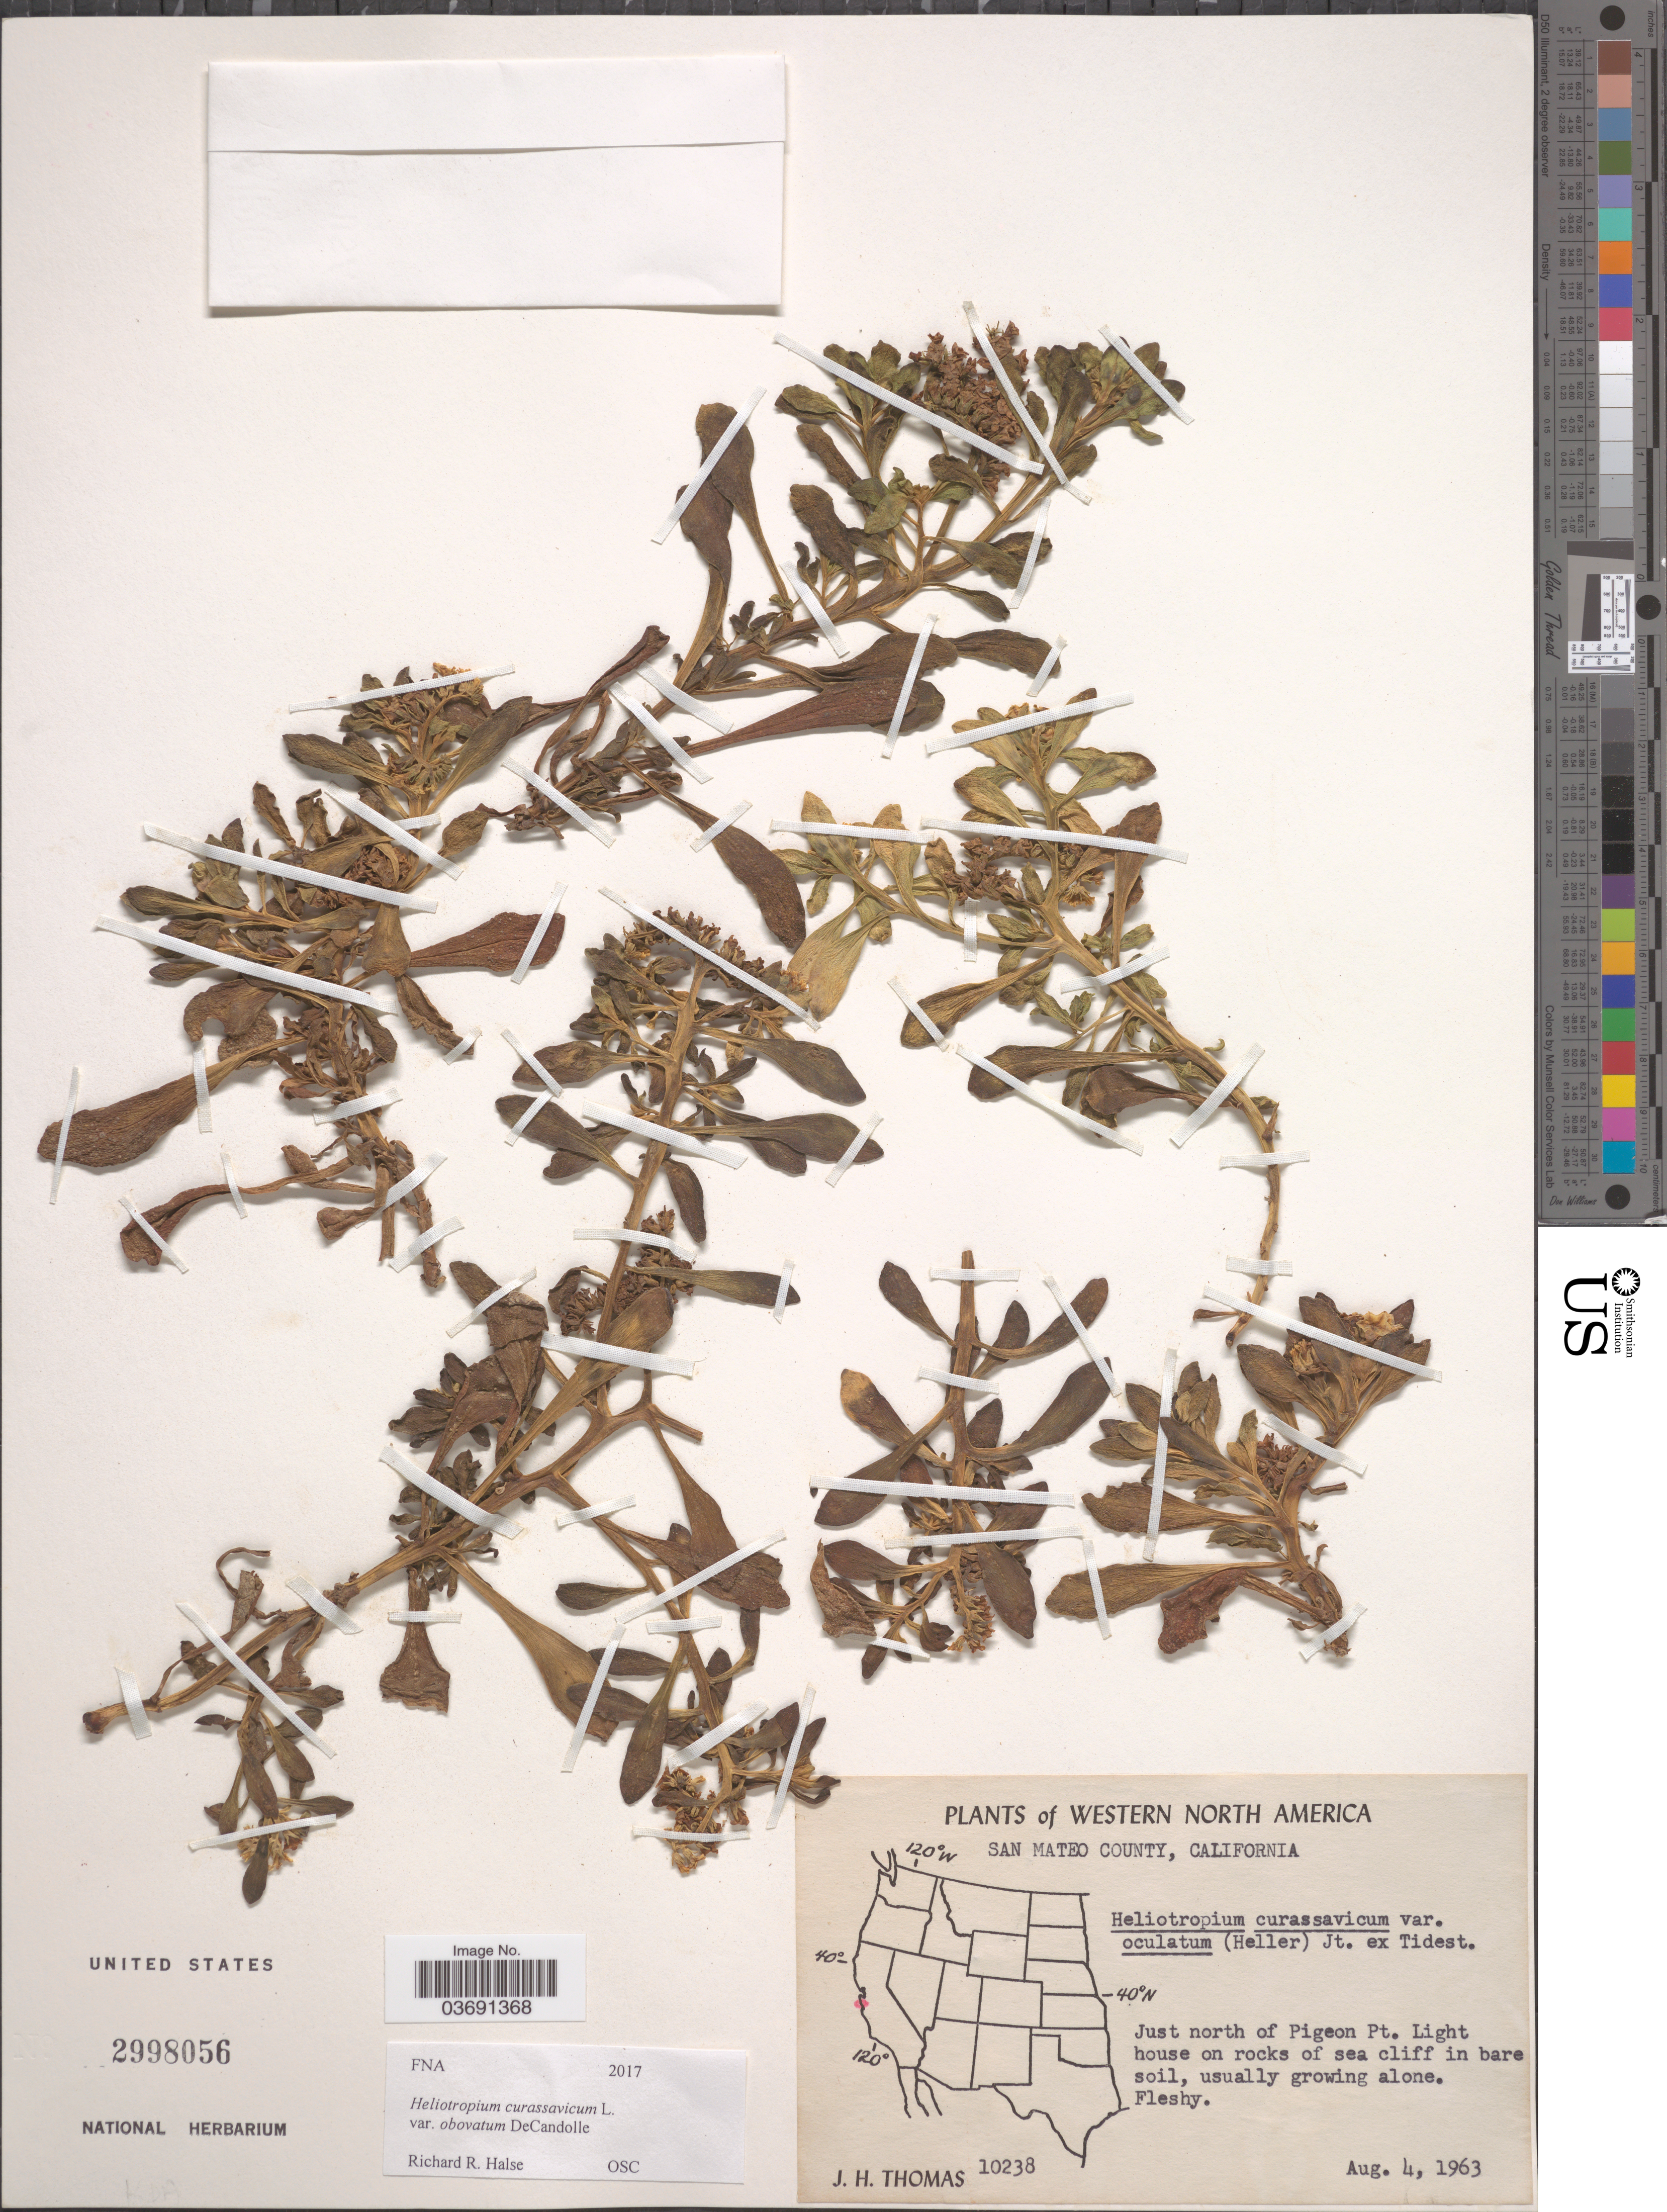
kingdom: Plantae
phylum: Tracheophyta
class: Magnoliopsida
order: Boraginales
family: Heliotropiaceae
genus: Heliotropium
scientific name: Heliotropium curassavicum subsp. obovatum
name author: (DC.) Á. Löve & D. Löve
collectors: J. H. Thomas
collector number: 10238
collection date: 1963-08-04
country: United States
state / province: California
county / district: San Mateo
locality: Western North America. San Mateo County. Just north of Pigeon Pt. Light house on rocks of sea cliff.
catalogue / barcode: US 2998056